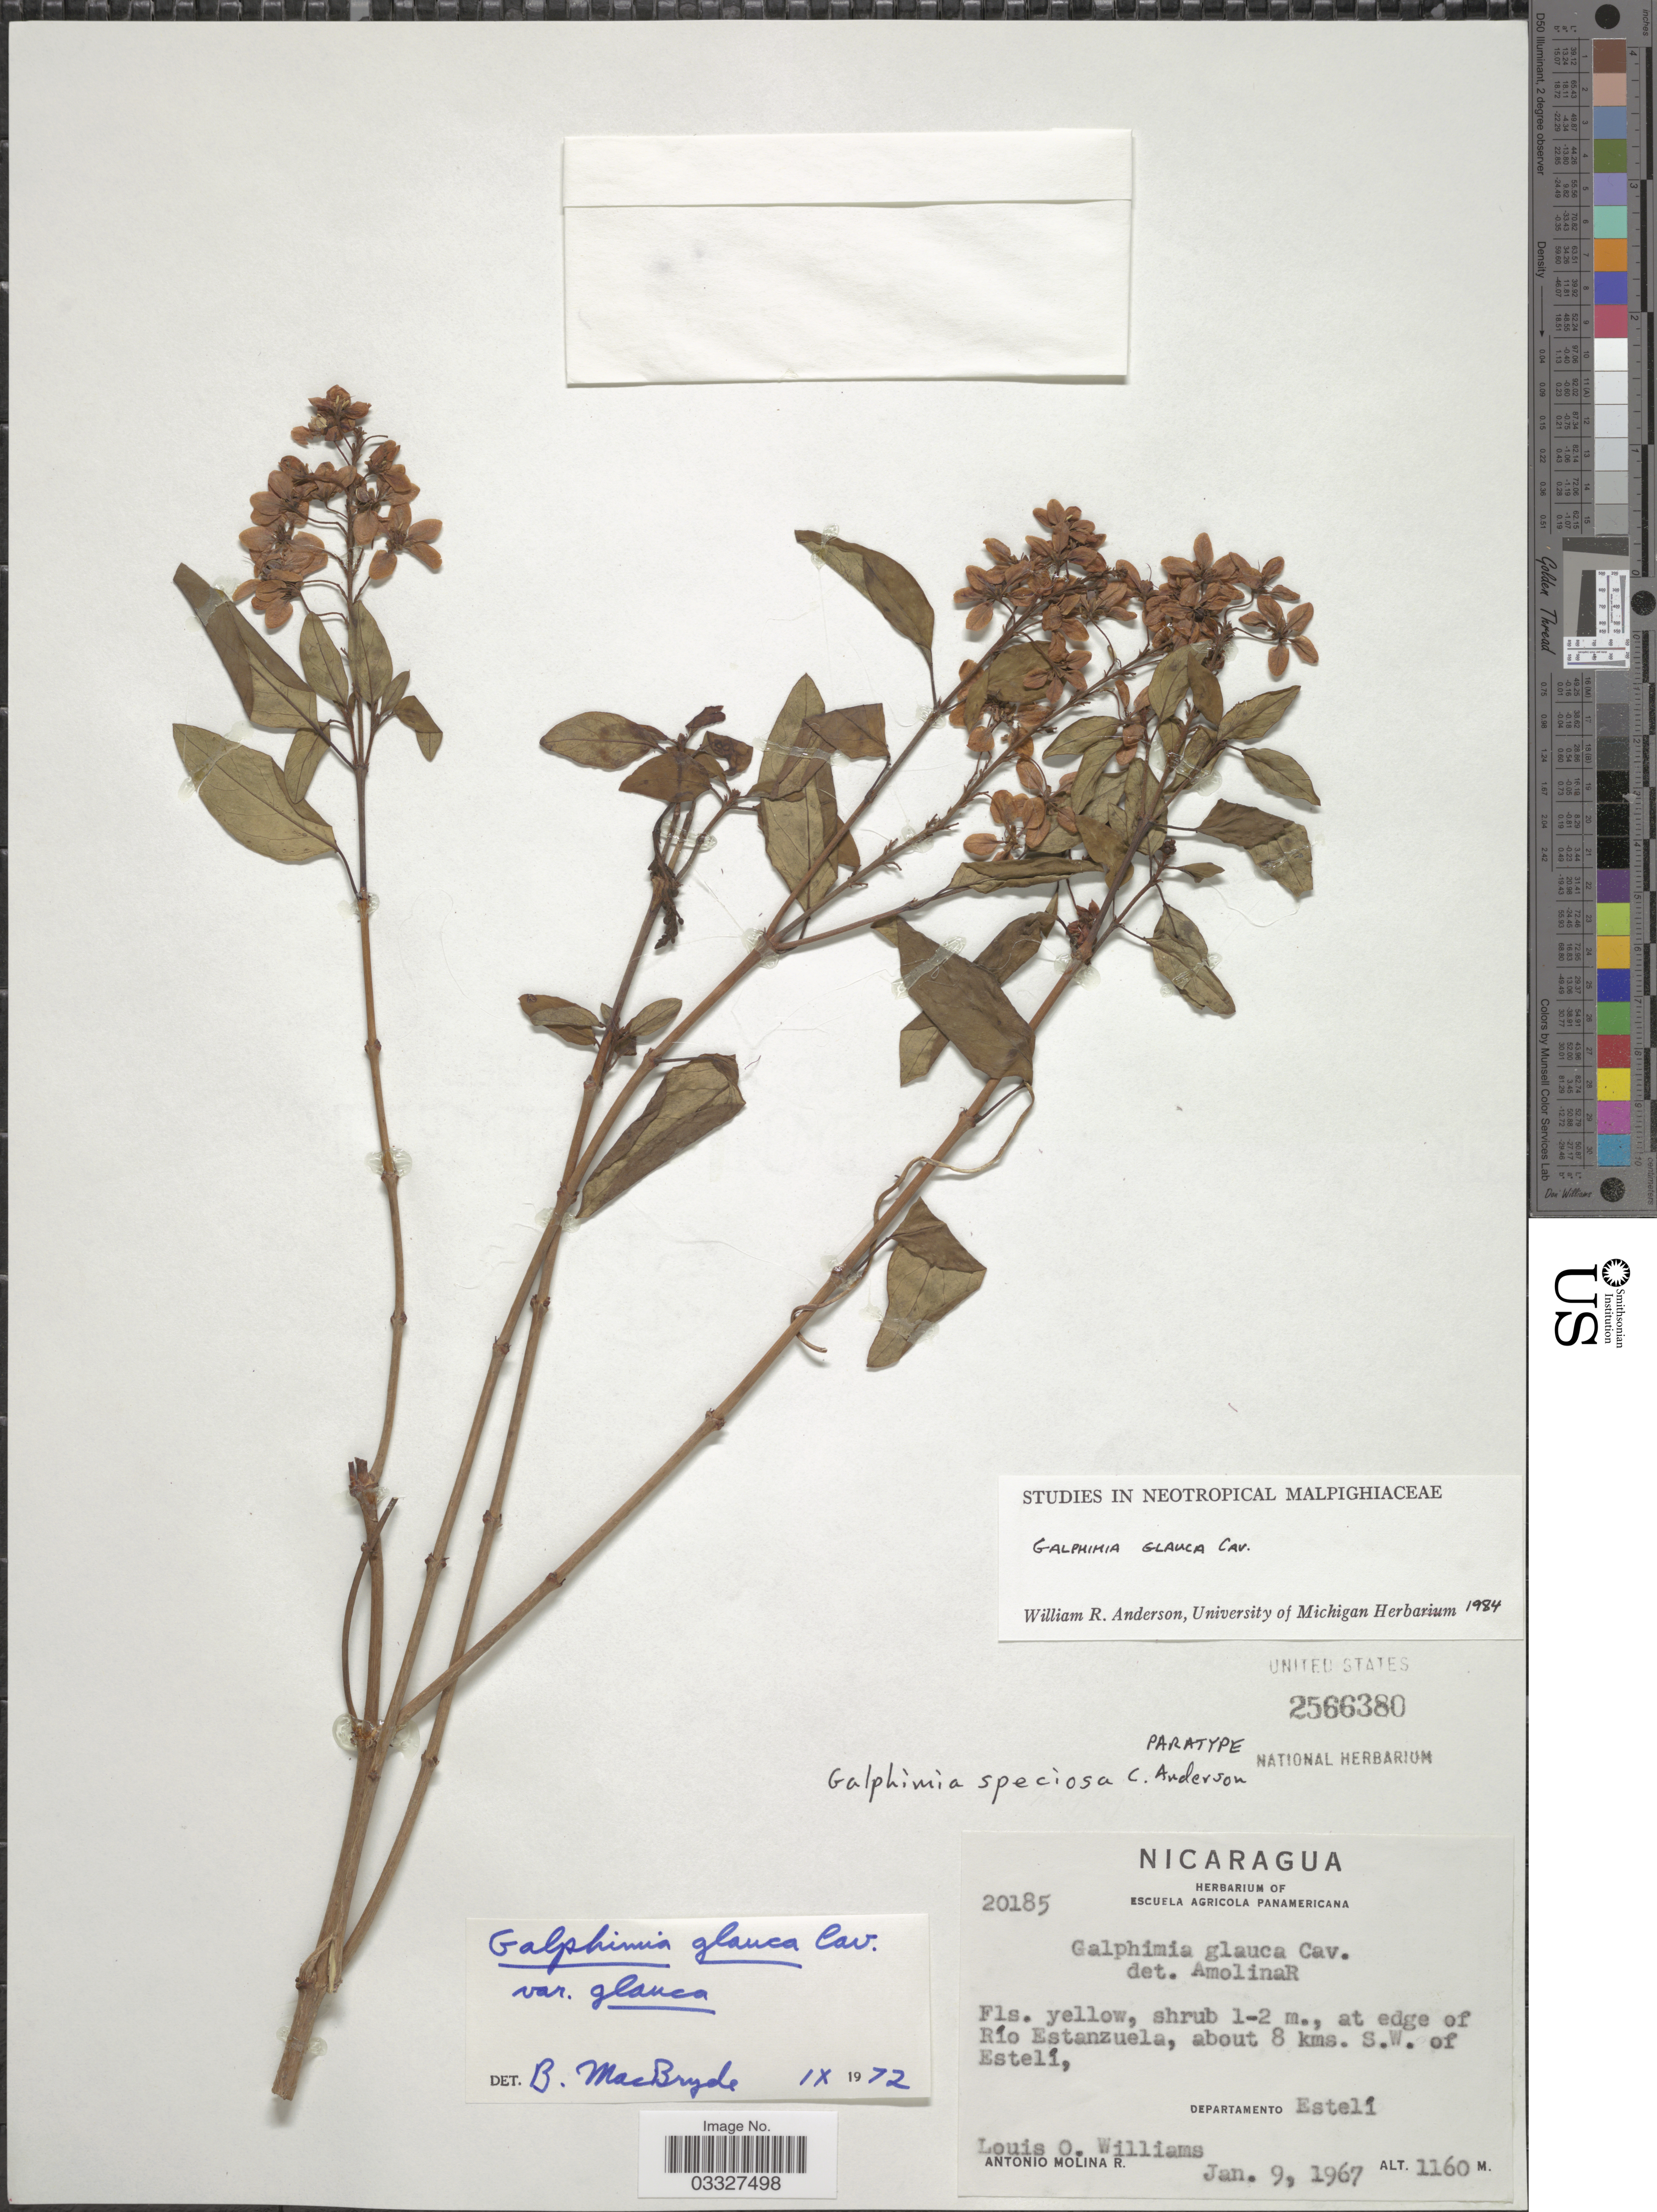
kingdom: Plantae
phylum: Tracheophyta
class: Magnoliopsida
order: Malpighiales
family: Malpighiaceae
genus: Galphimia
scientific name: Galphimia speciosa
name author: C.E. Anderson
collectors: L. O. Williams & A. Molina R.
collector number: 20185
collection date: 1967-01-09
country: Nicaragua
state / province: Esteli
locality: At edge of Río Estanzuela, about 8 kms. S.W. of Estelí, Departamento Estelí.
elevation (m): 1160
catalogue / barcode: US 2566380